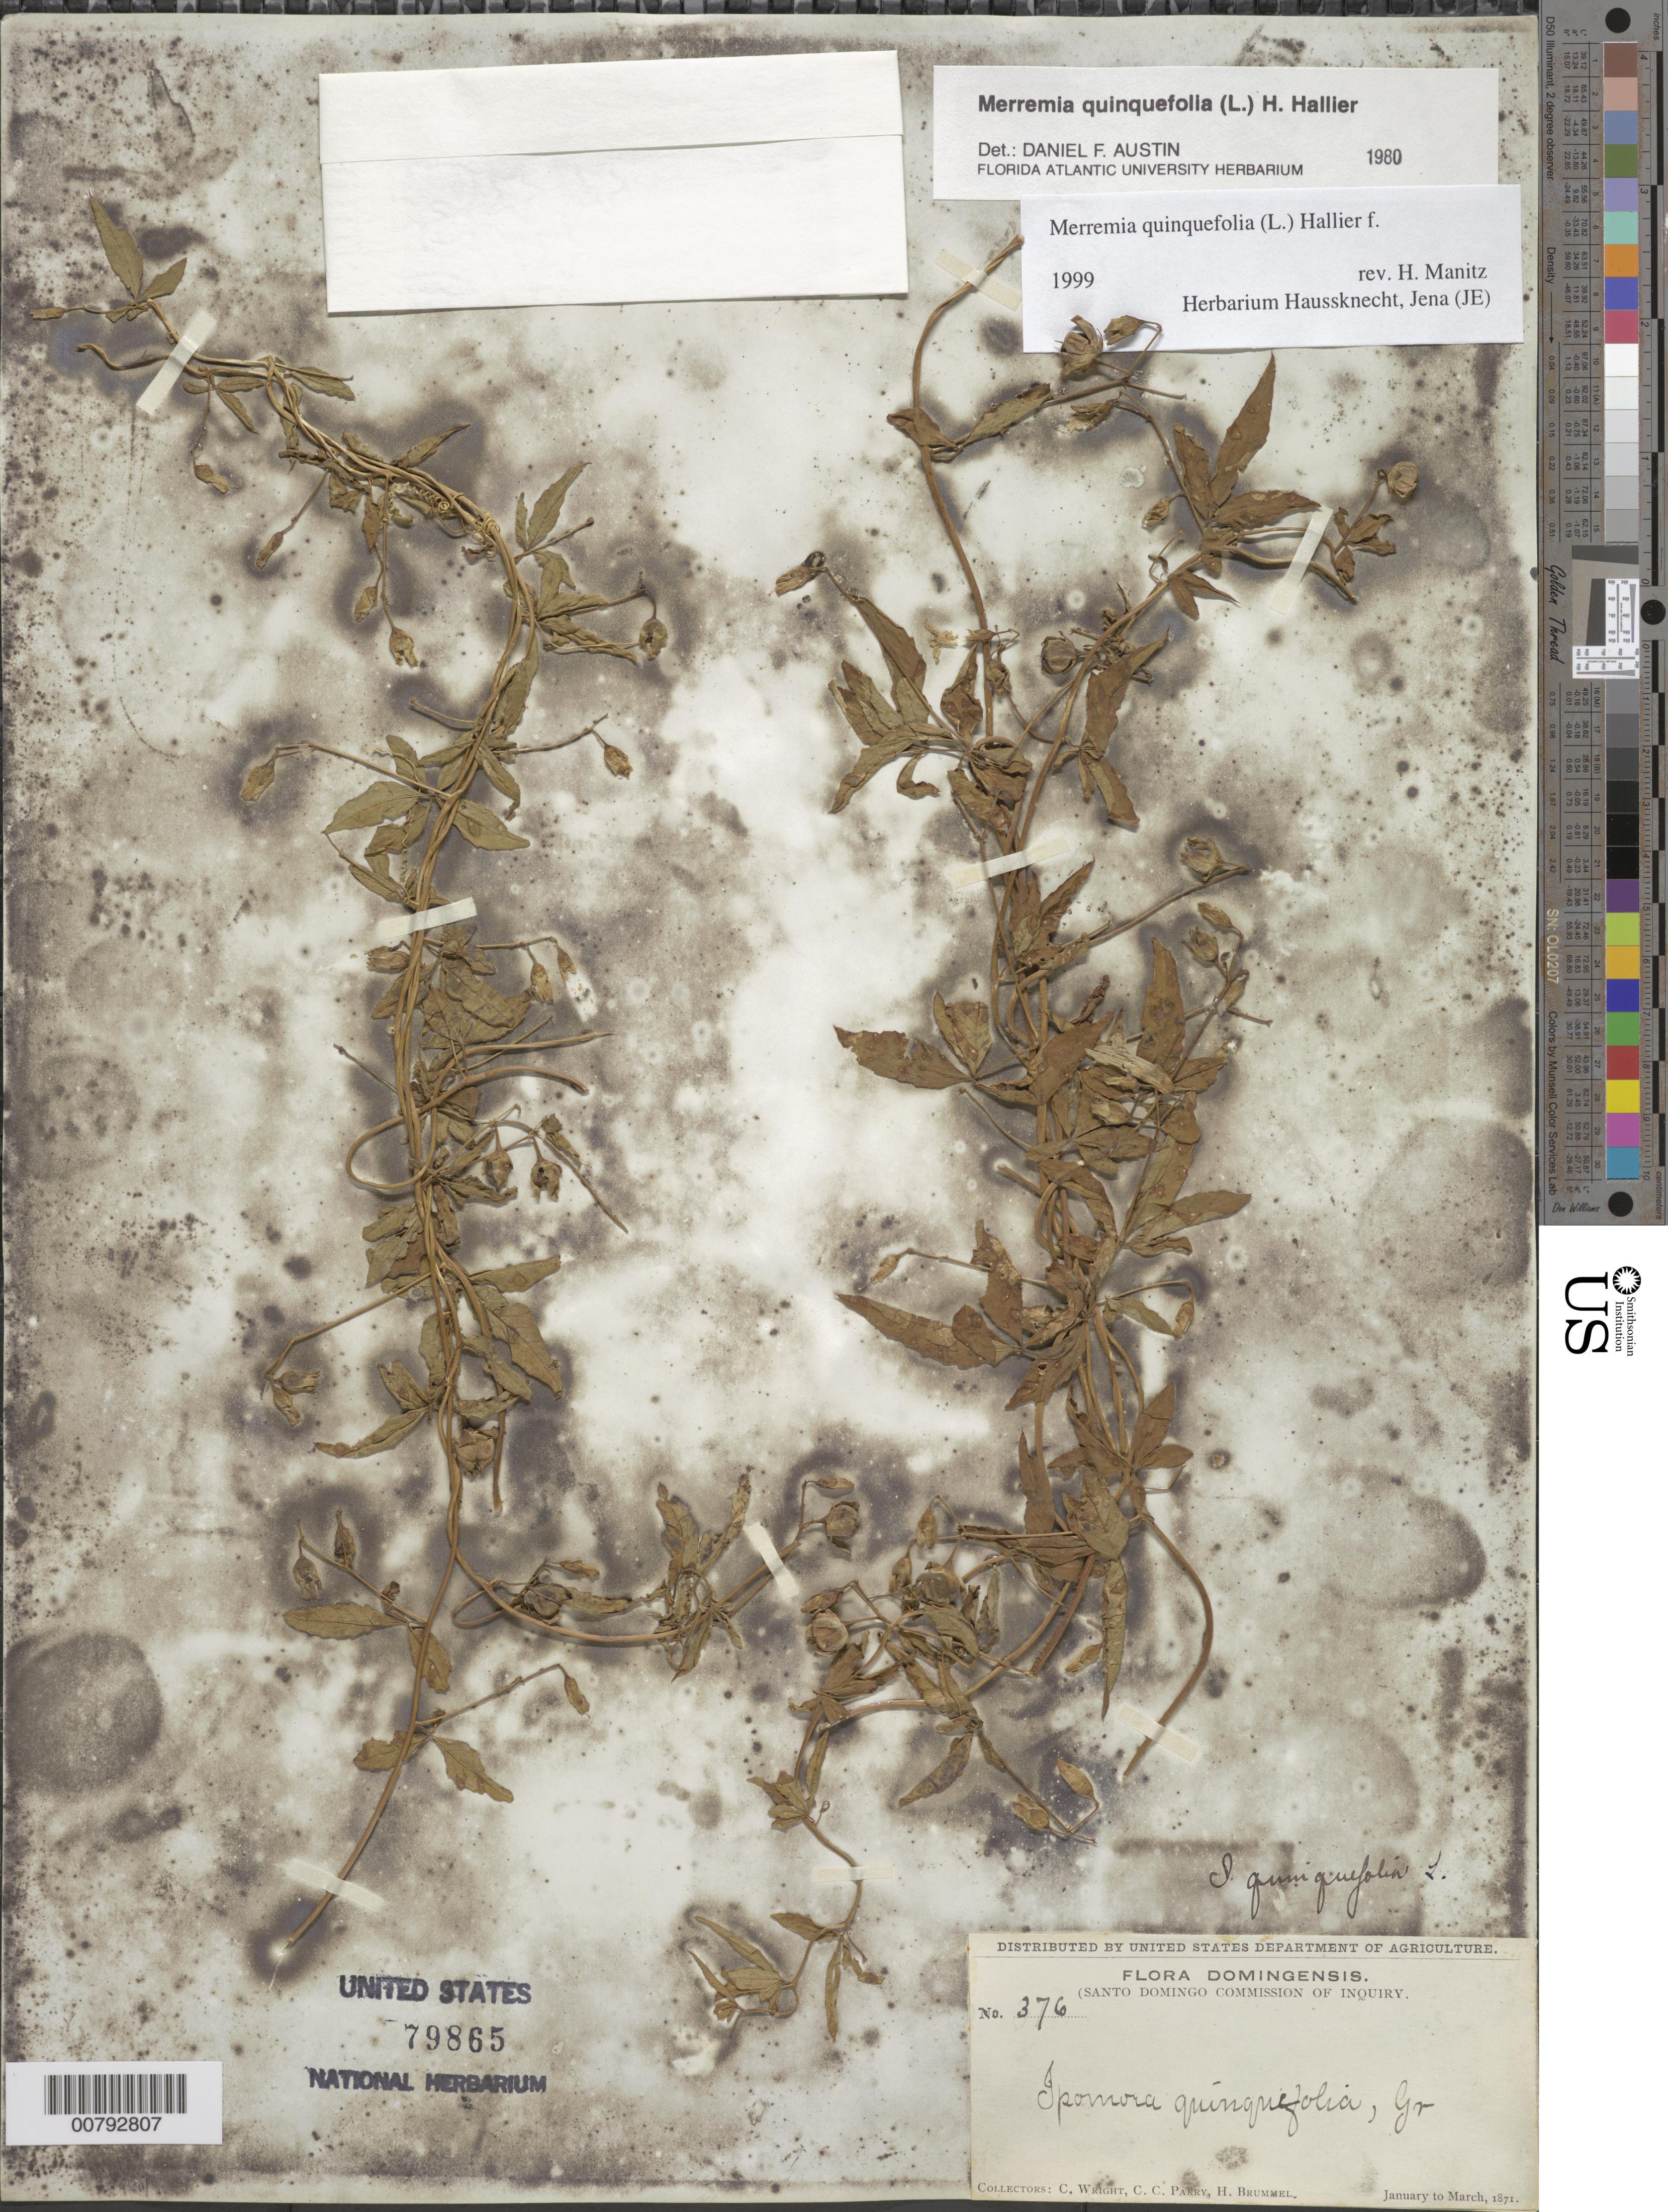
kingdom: Plantae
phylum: Tracheophyta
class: Magnoliopsida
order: Solanales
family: Convolvulaceae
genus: Distimake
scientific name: Distimake quinquefolius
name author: (L.) A. R. Simões & Staples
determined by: Strong, Mark T., (BOT), Smithsonian Institution - National Museum of Natural History (UNITED STATES)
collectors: C. Wright, C. C. Parry & H. Brummel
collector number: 376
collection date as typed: Jan 1871 to -- Mar 1871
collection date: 1871-01/1871-03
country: Dominican Republic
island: Hispaniola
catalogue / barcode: US 79865